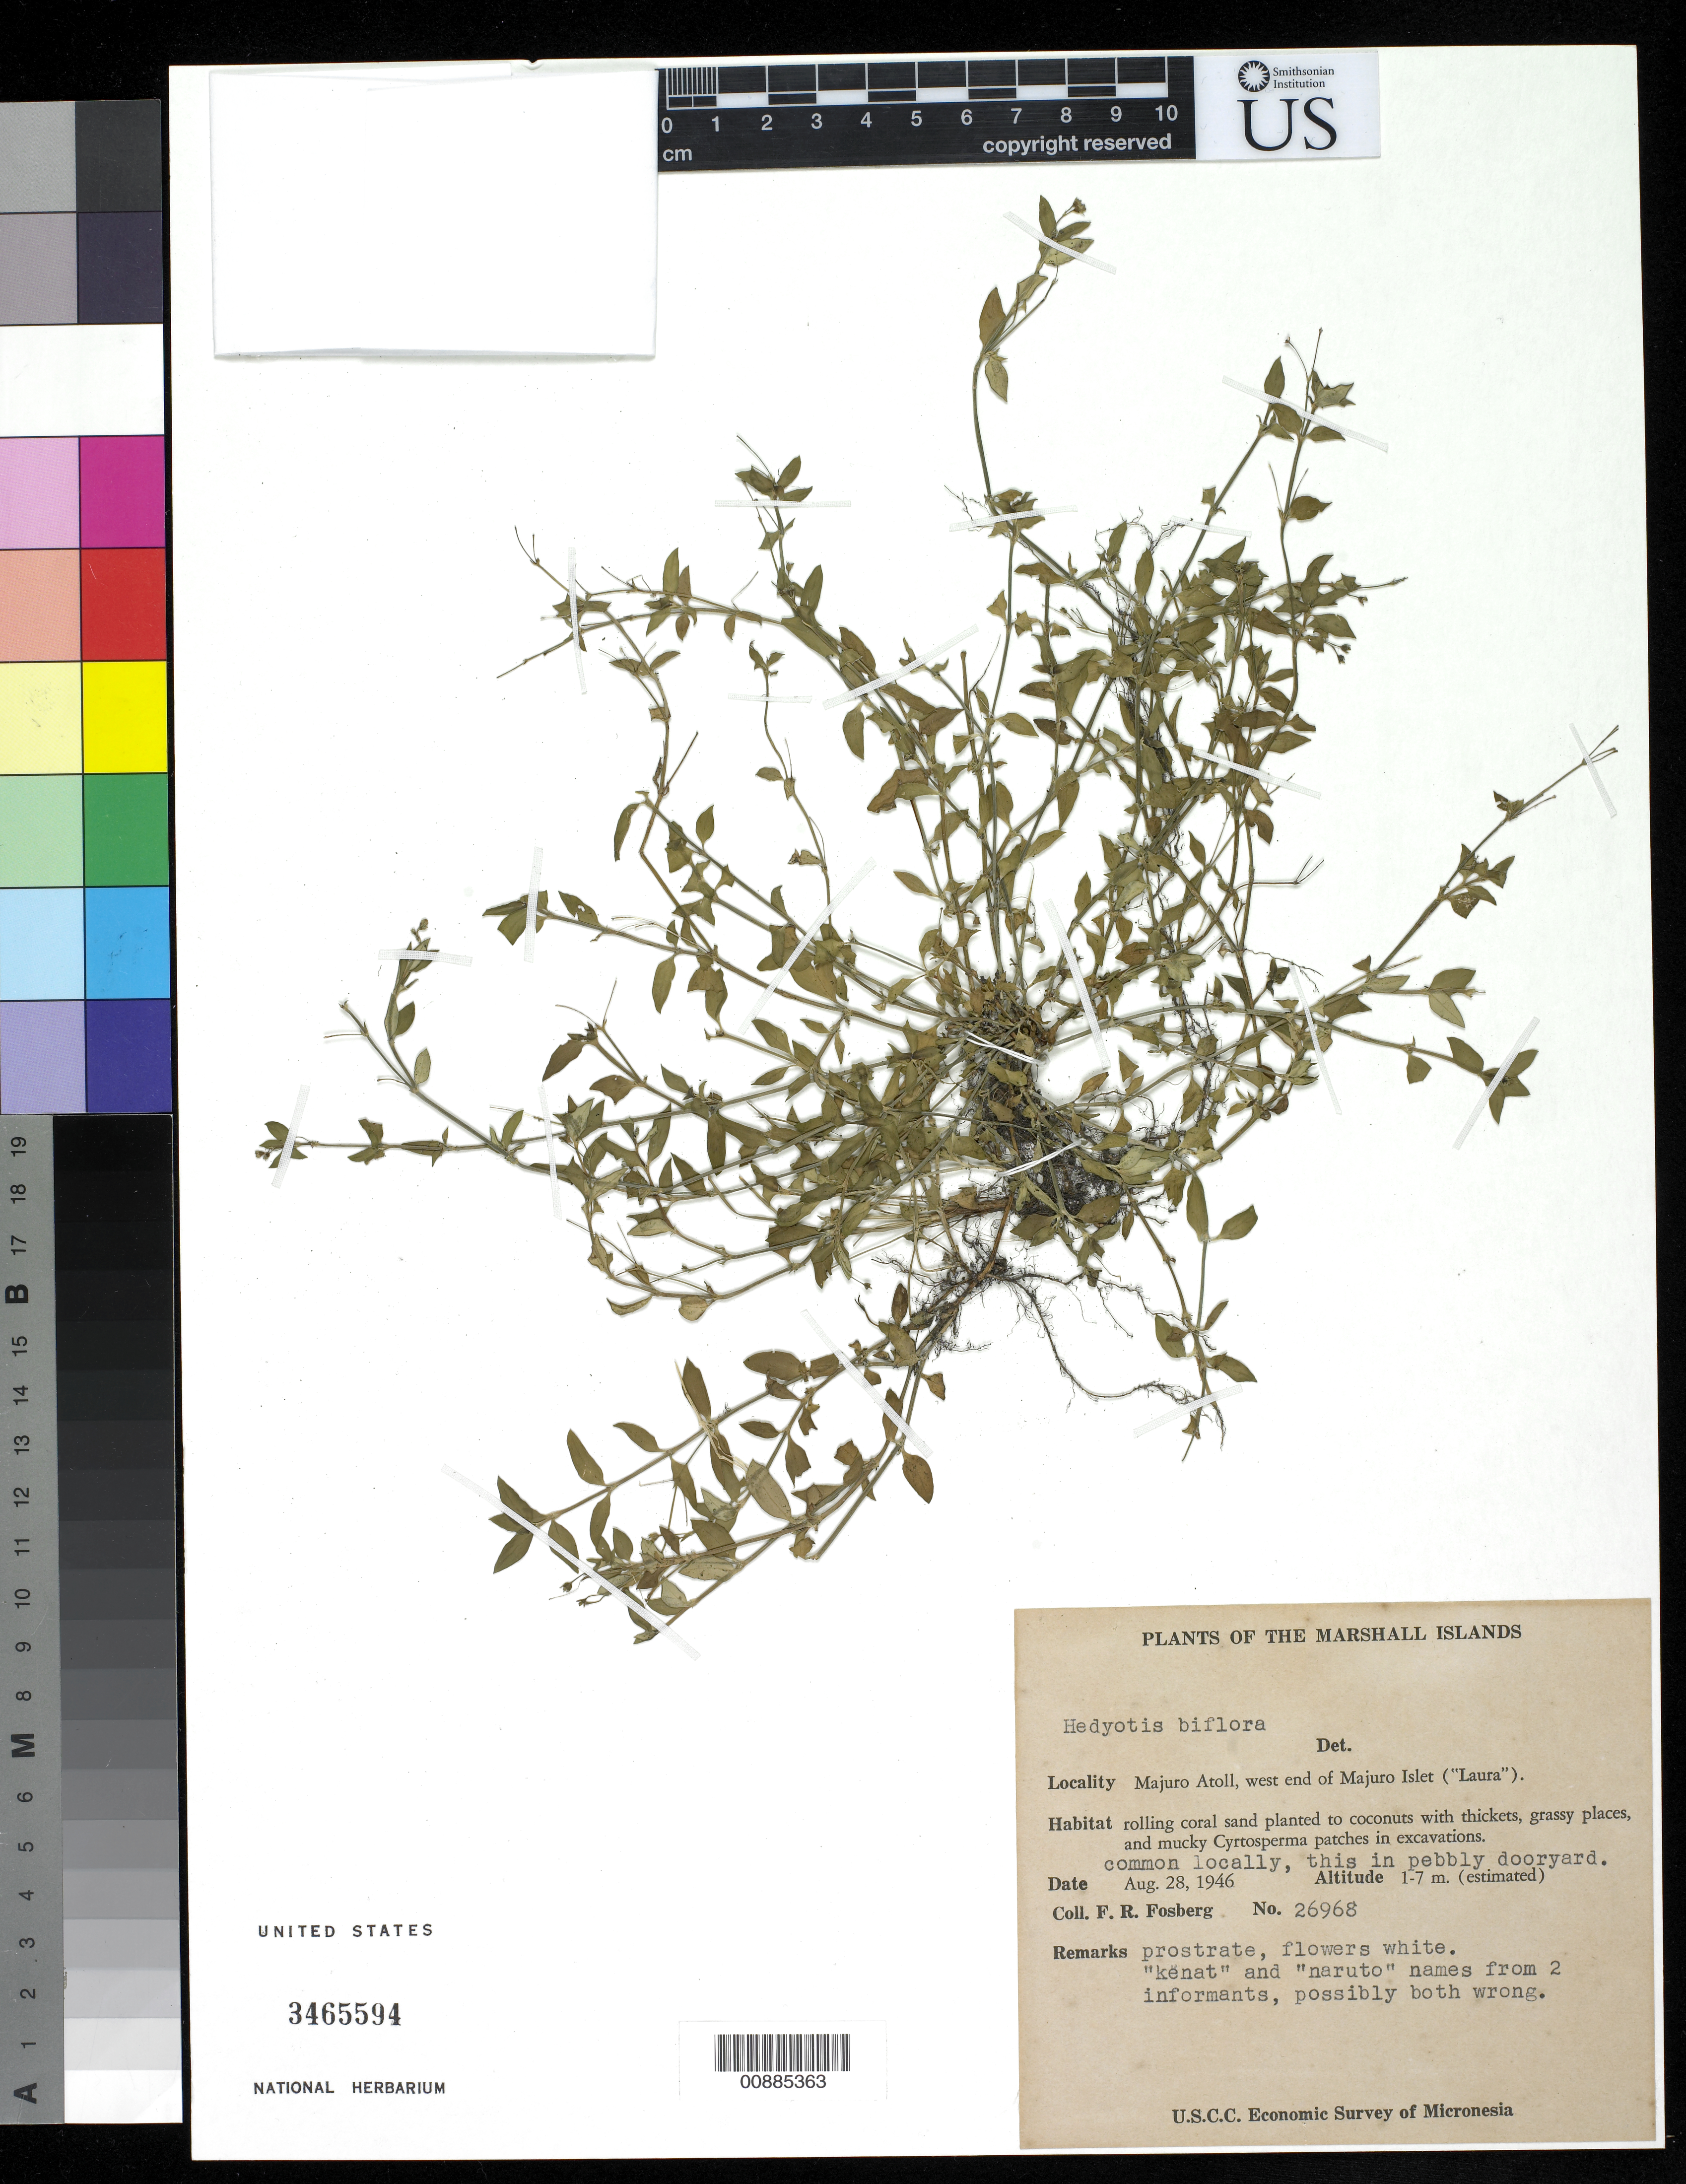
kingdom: Plantae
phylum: Tracheophyta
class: Magnoliopsida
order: Gentianales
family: Rubiaceae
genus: Leptopetalum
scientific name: Leptopetalum biflorum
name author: (L.) Neupane & N. Wikstr.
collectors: F. R. Fosberg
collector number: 26968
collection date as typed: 28 Aug 1946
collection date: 1946-08-28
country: Marshall Islands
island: Majuro Atoll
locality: W end of Majuro (Laura) Islet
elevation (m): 1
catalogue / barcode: US 3465594